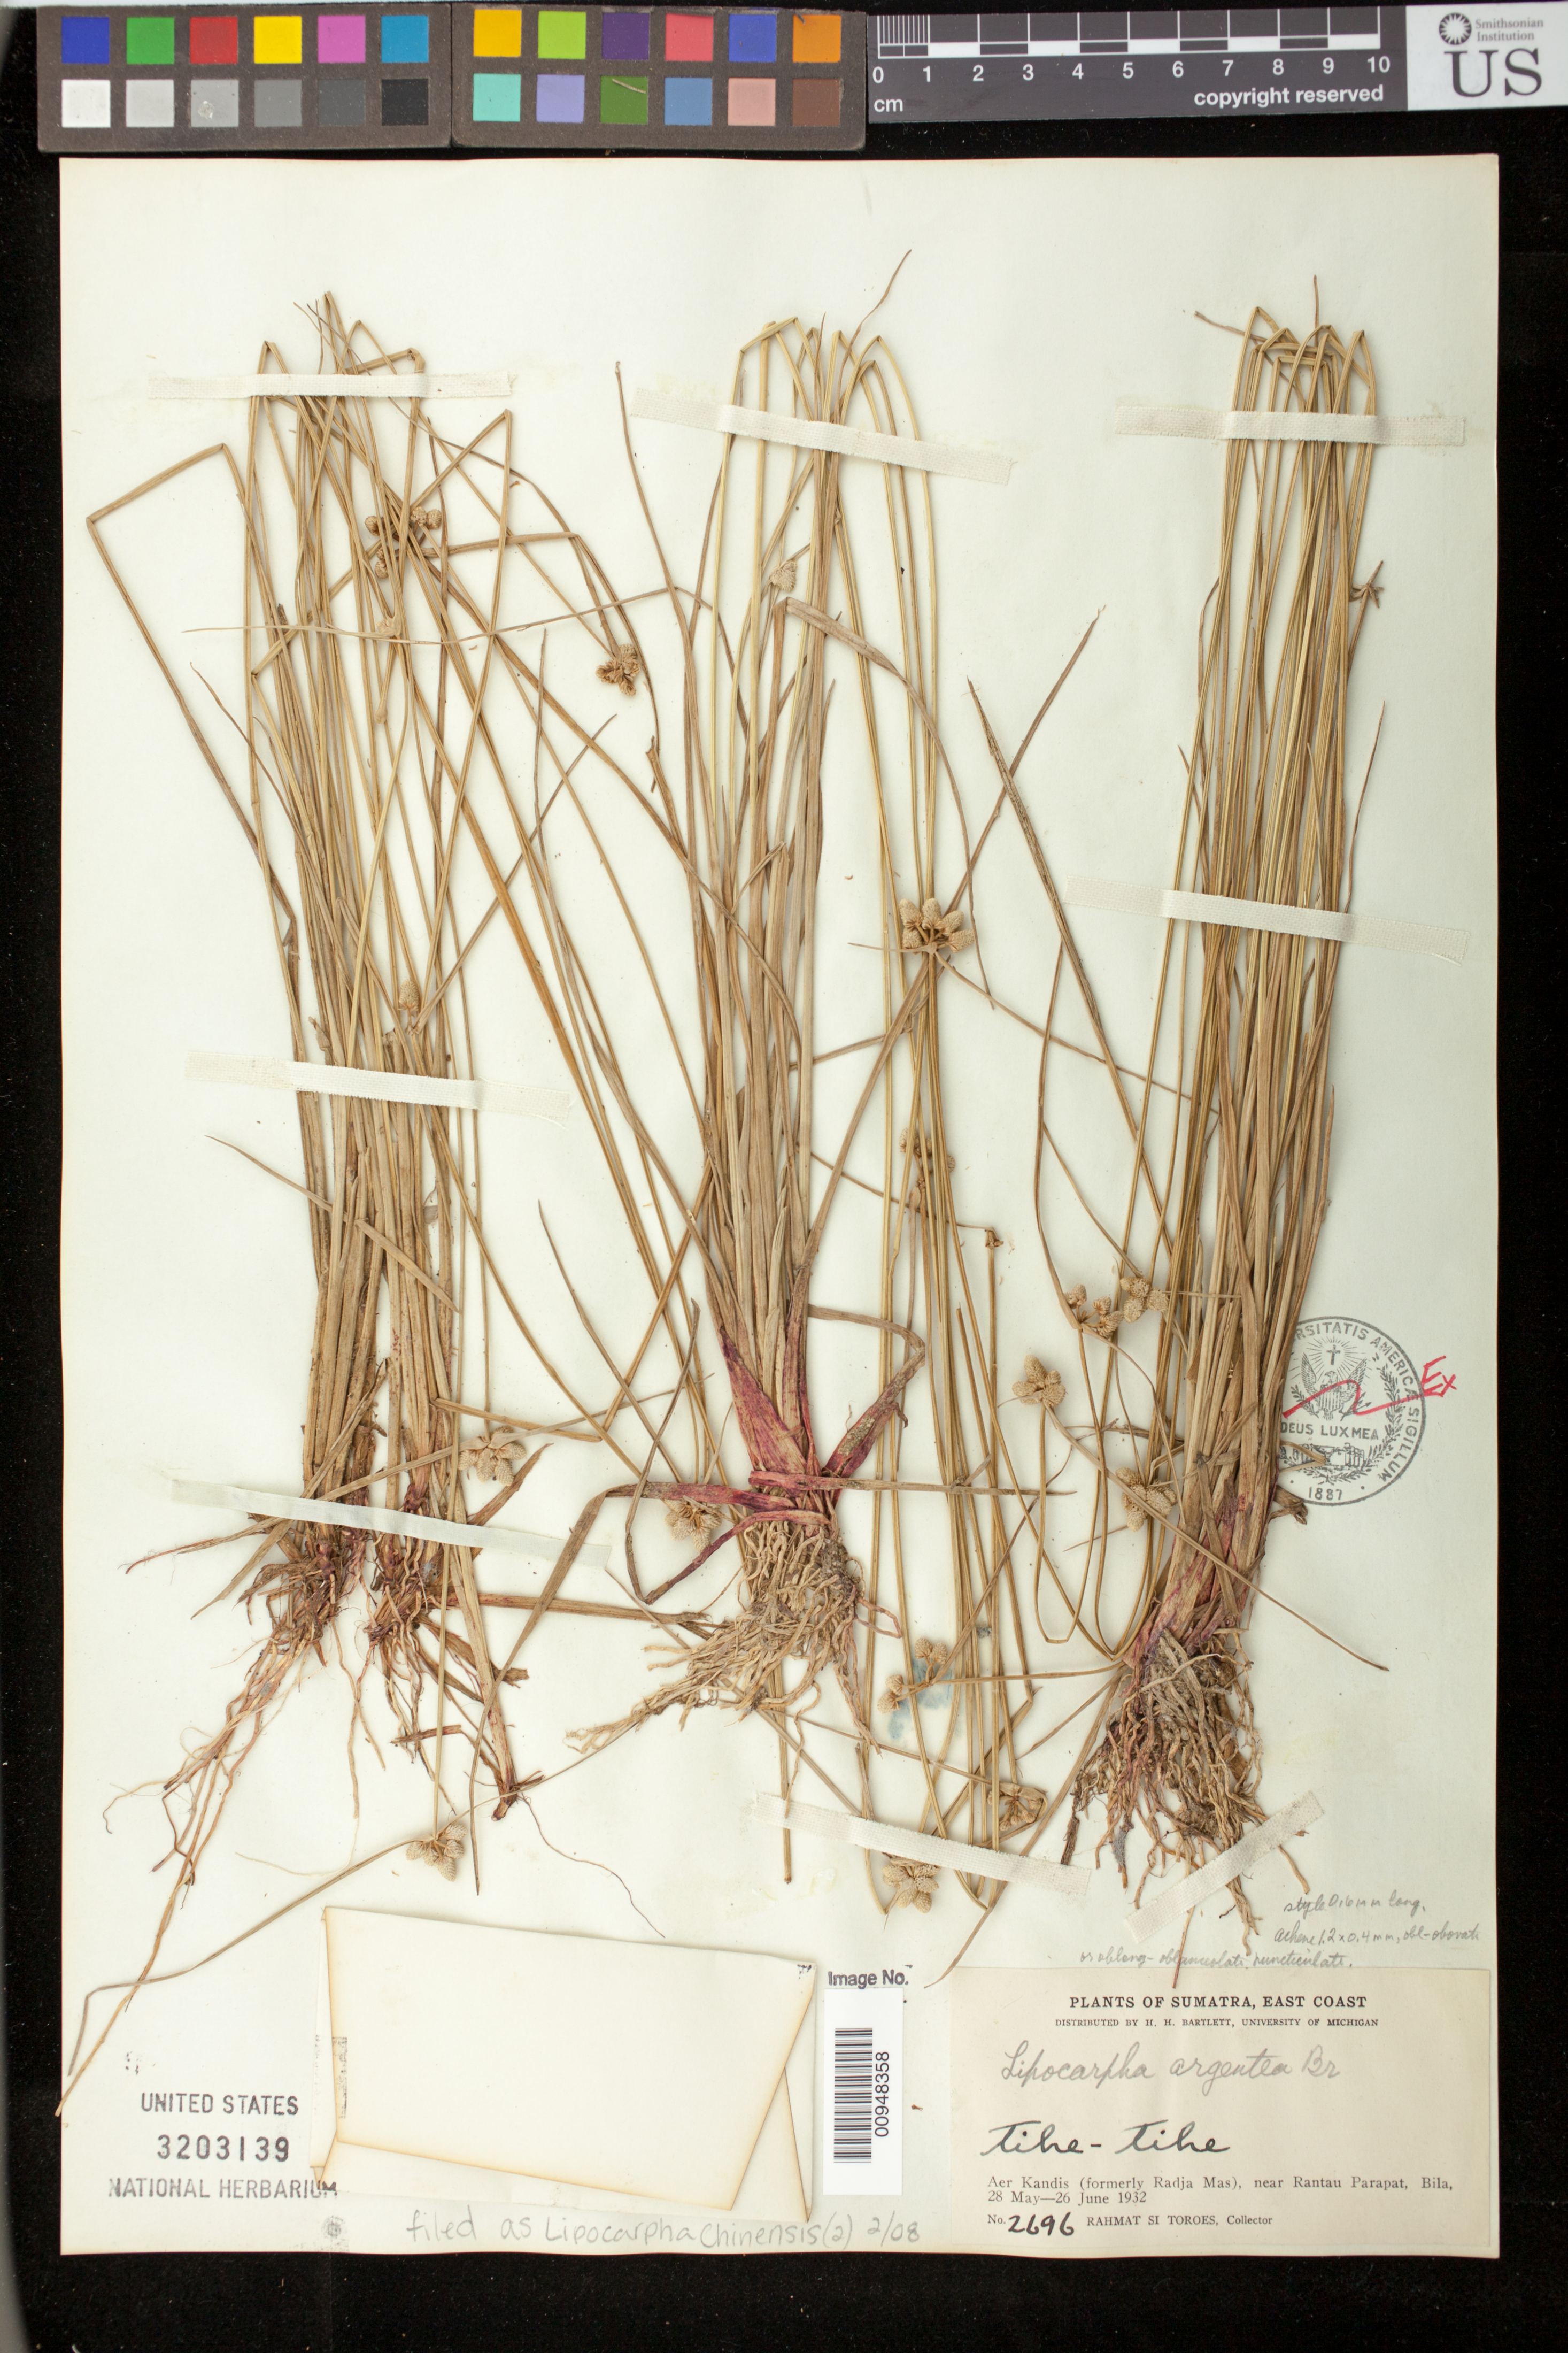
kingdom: Plantae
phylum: Tracheophyta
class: Liliopsida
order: Poales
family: Cyperaceae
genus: Cyperus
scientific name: Cyperus albescens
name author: (Steud.) Larridon & Govaerts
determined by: Strong, M. T., (US), Smithsonian Institution - National Museum of Natural History (UNITED STATES)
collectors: Rahmat Si Boeea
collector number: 2696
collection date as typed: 28 May 1932 to 26 Jun 1932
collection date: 1932-05-28/1932-06-26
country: Indonesia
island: Sumatra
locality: Aer Kandis (formerly Radja Mas) near Rantau Parapat, Bila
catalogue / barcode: US 3203139